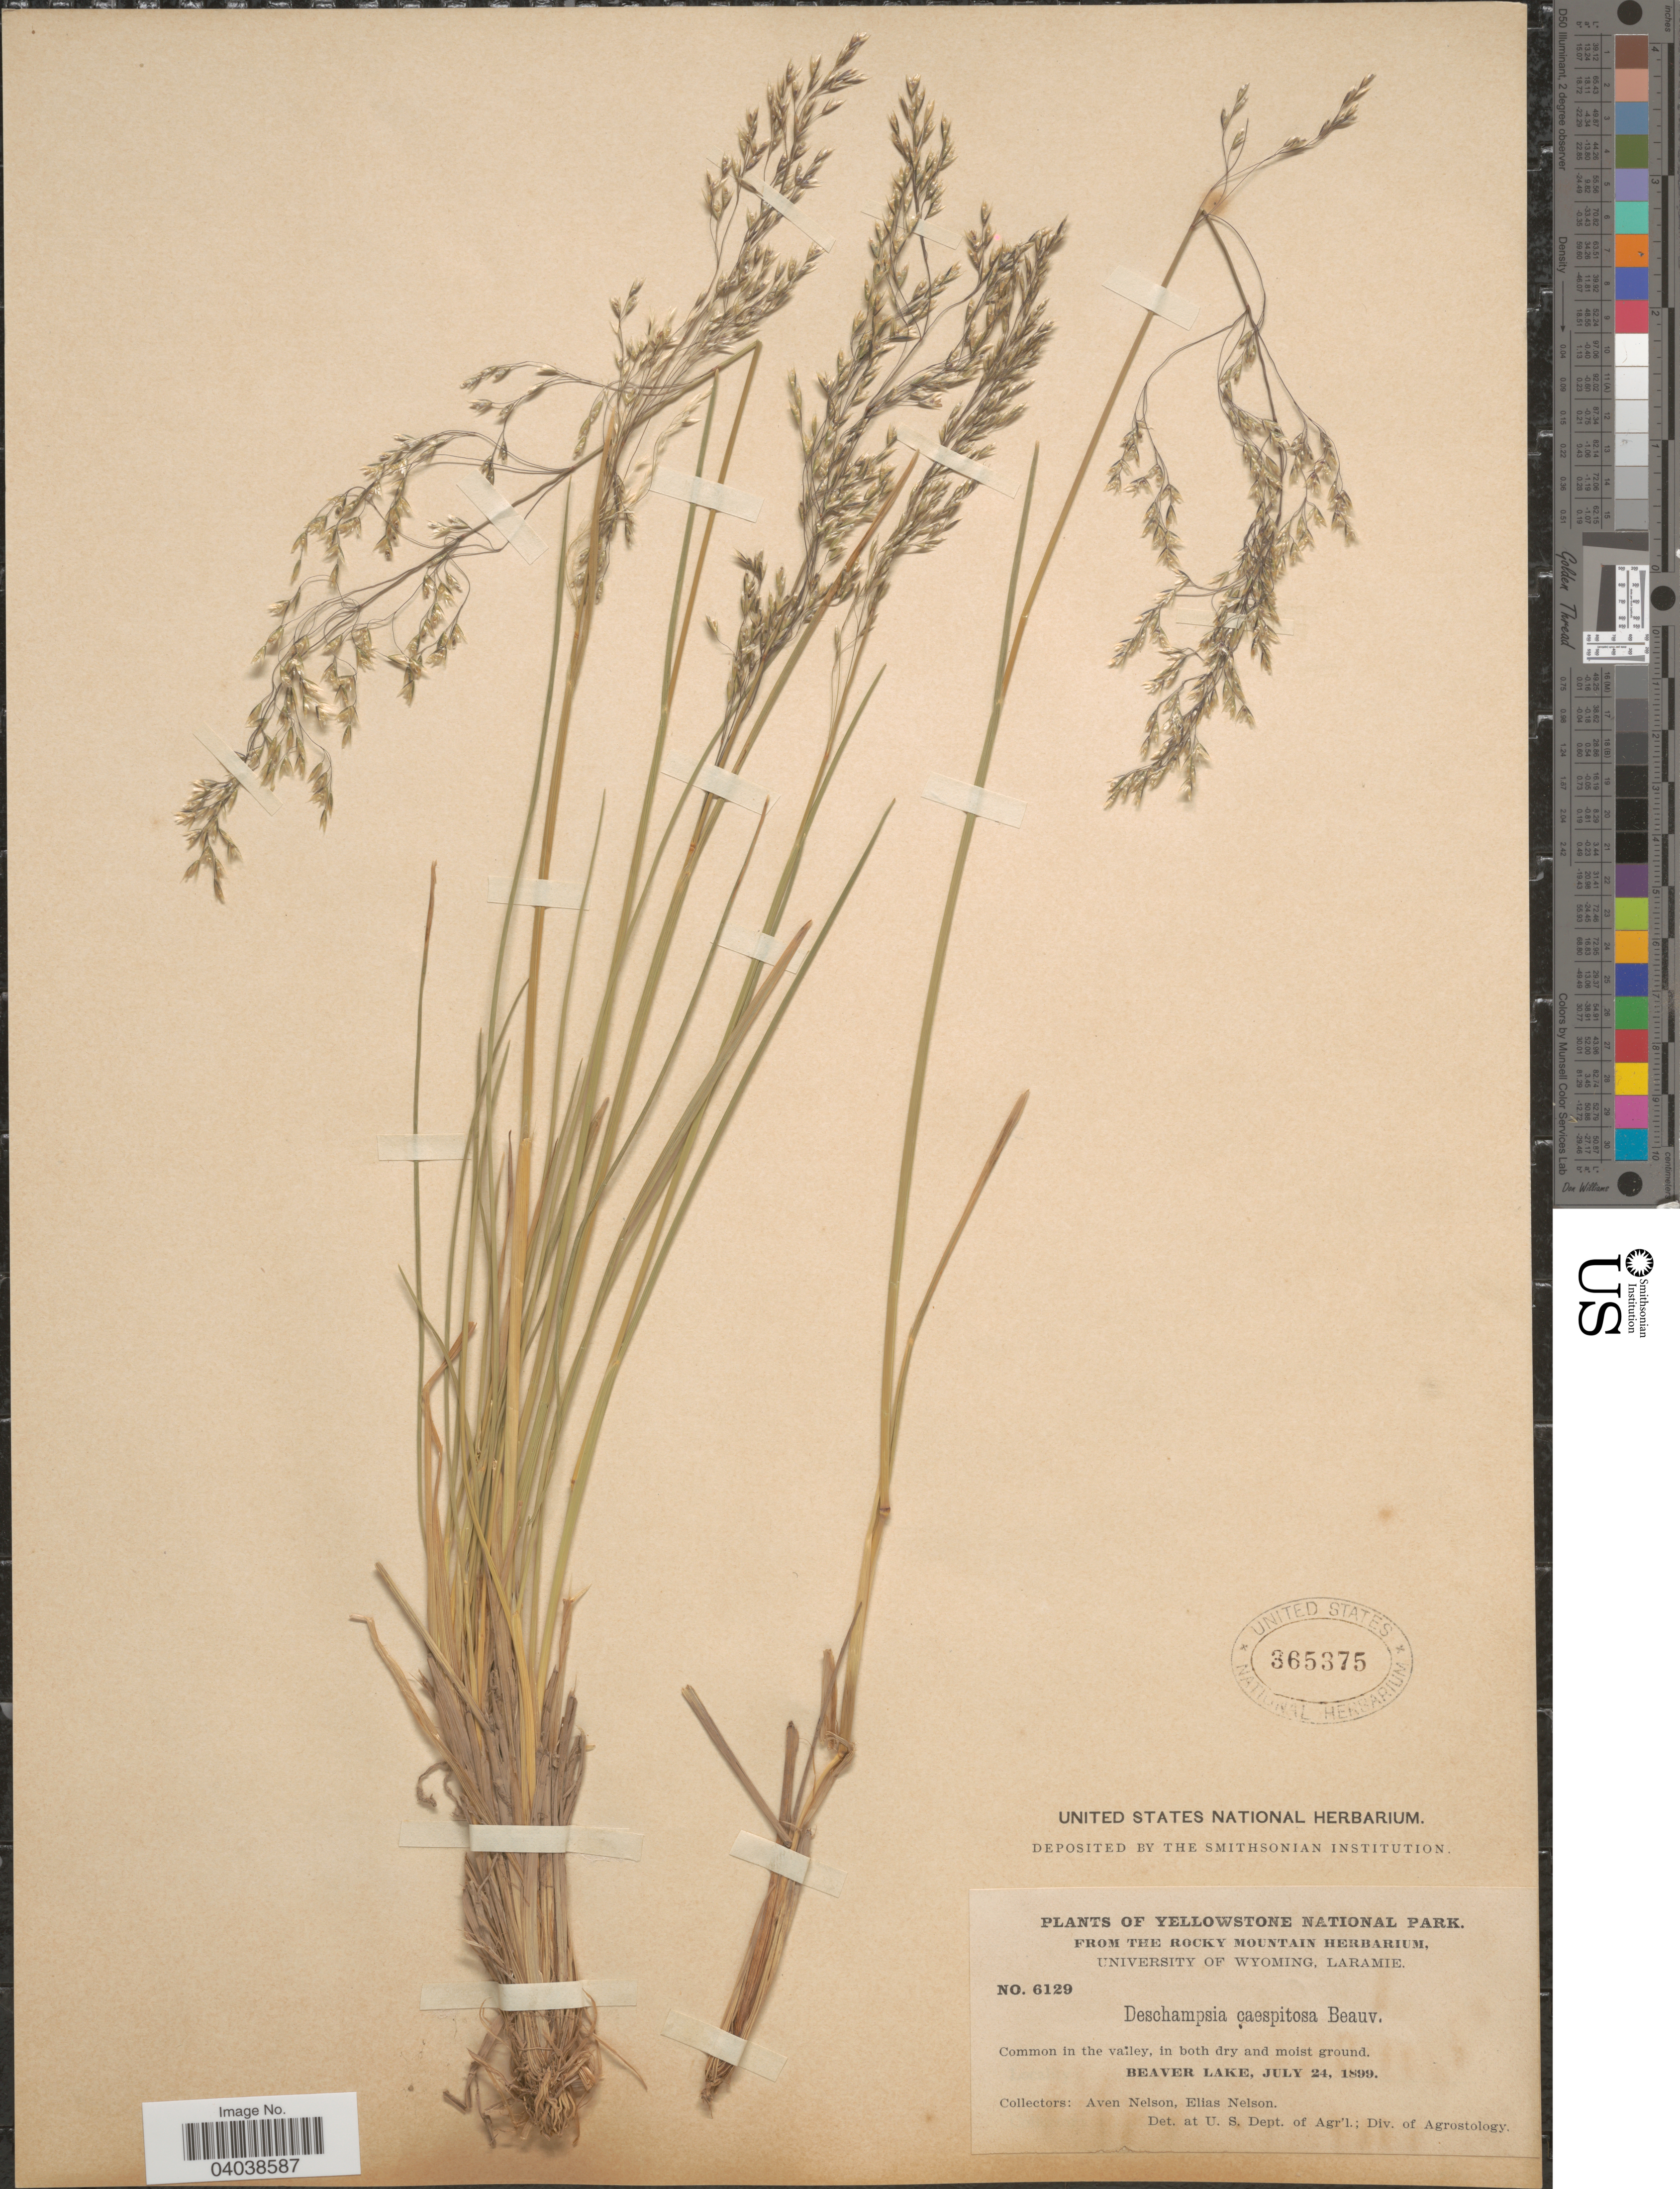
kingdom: Plantae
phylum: Tracheophyta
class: Liliopsida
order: Poales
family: Poaceae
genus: Deschampsia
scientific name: Deschampsia cespitosa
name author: (L.) P. Beauv.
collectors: A. Nelson & E. Nelson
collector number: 6129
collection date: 1899-07-24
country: United States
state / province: Wyoming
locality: Yellowstone National Park. Beaver Lake.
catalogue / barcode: US 365375